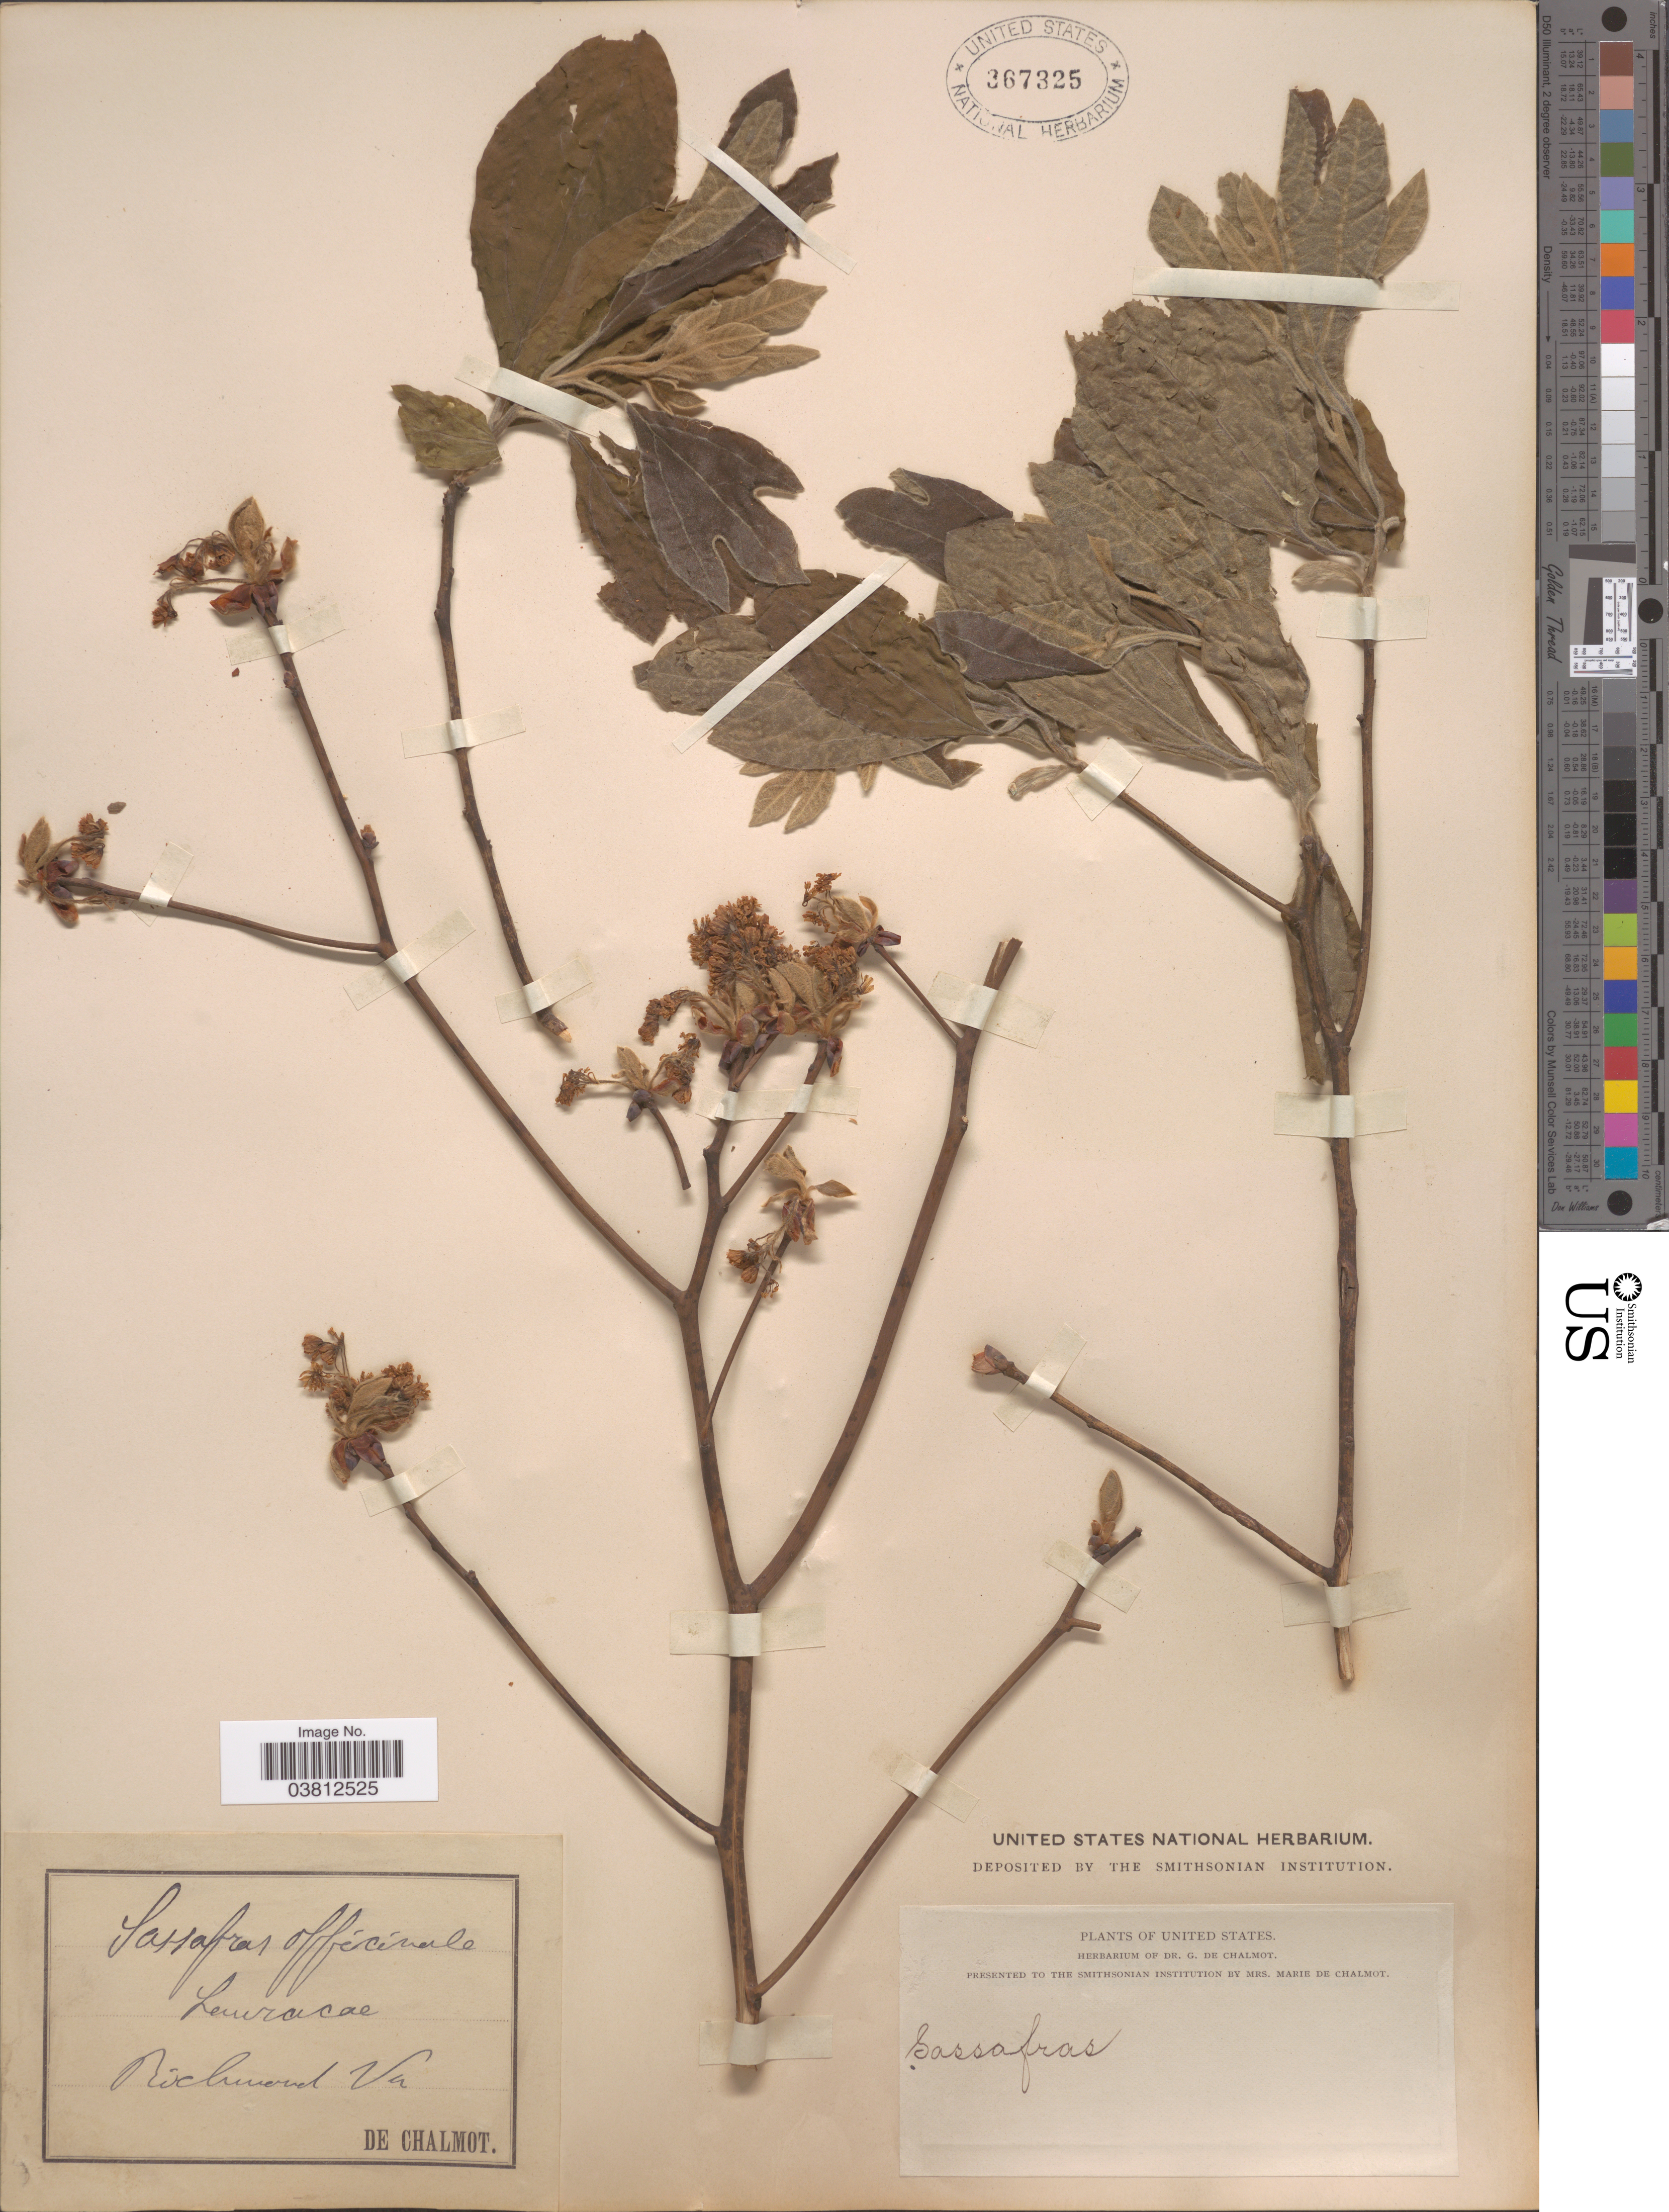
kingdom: Plantae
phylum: Tracheophyta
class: Magnoliopsida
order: Laurales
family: Lauraceae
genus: Sassafras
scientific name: Sassafras albidum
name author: (Nutt.) Nees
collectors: G. de Chalmot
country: United States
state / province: Virginia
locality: Richmond.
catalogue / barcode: US 367325